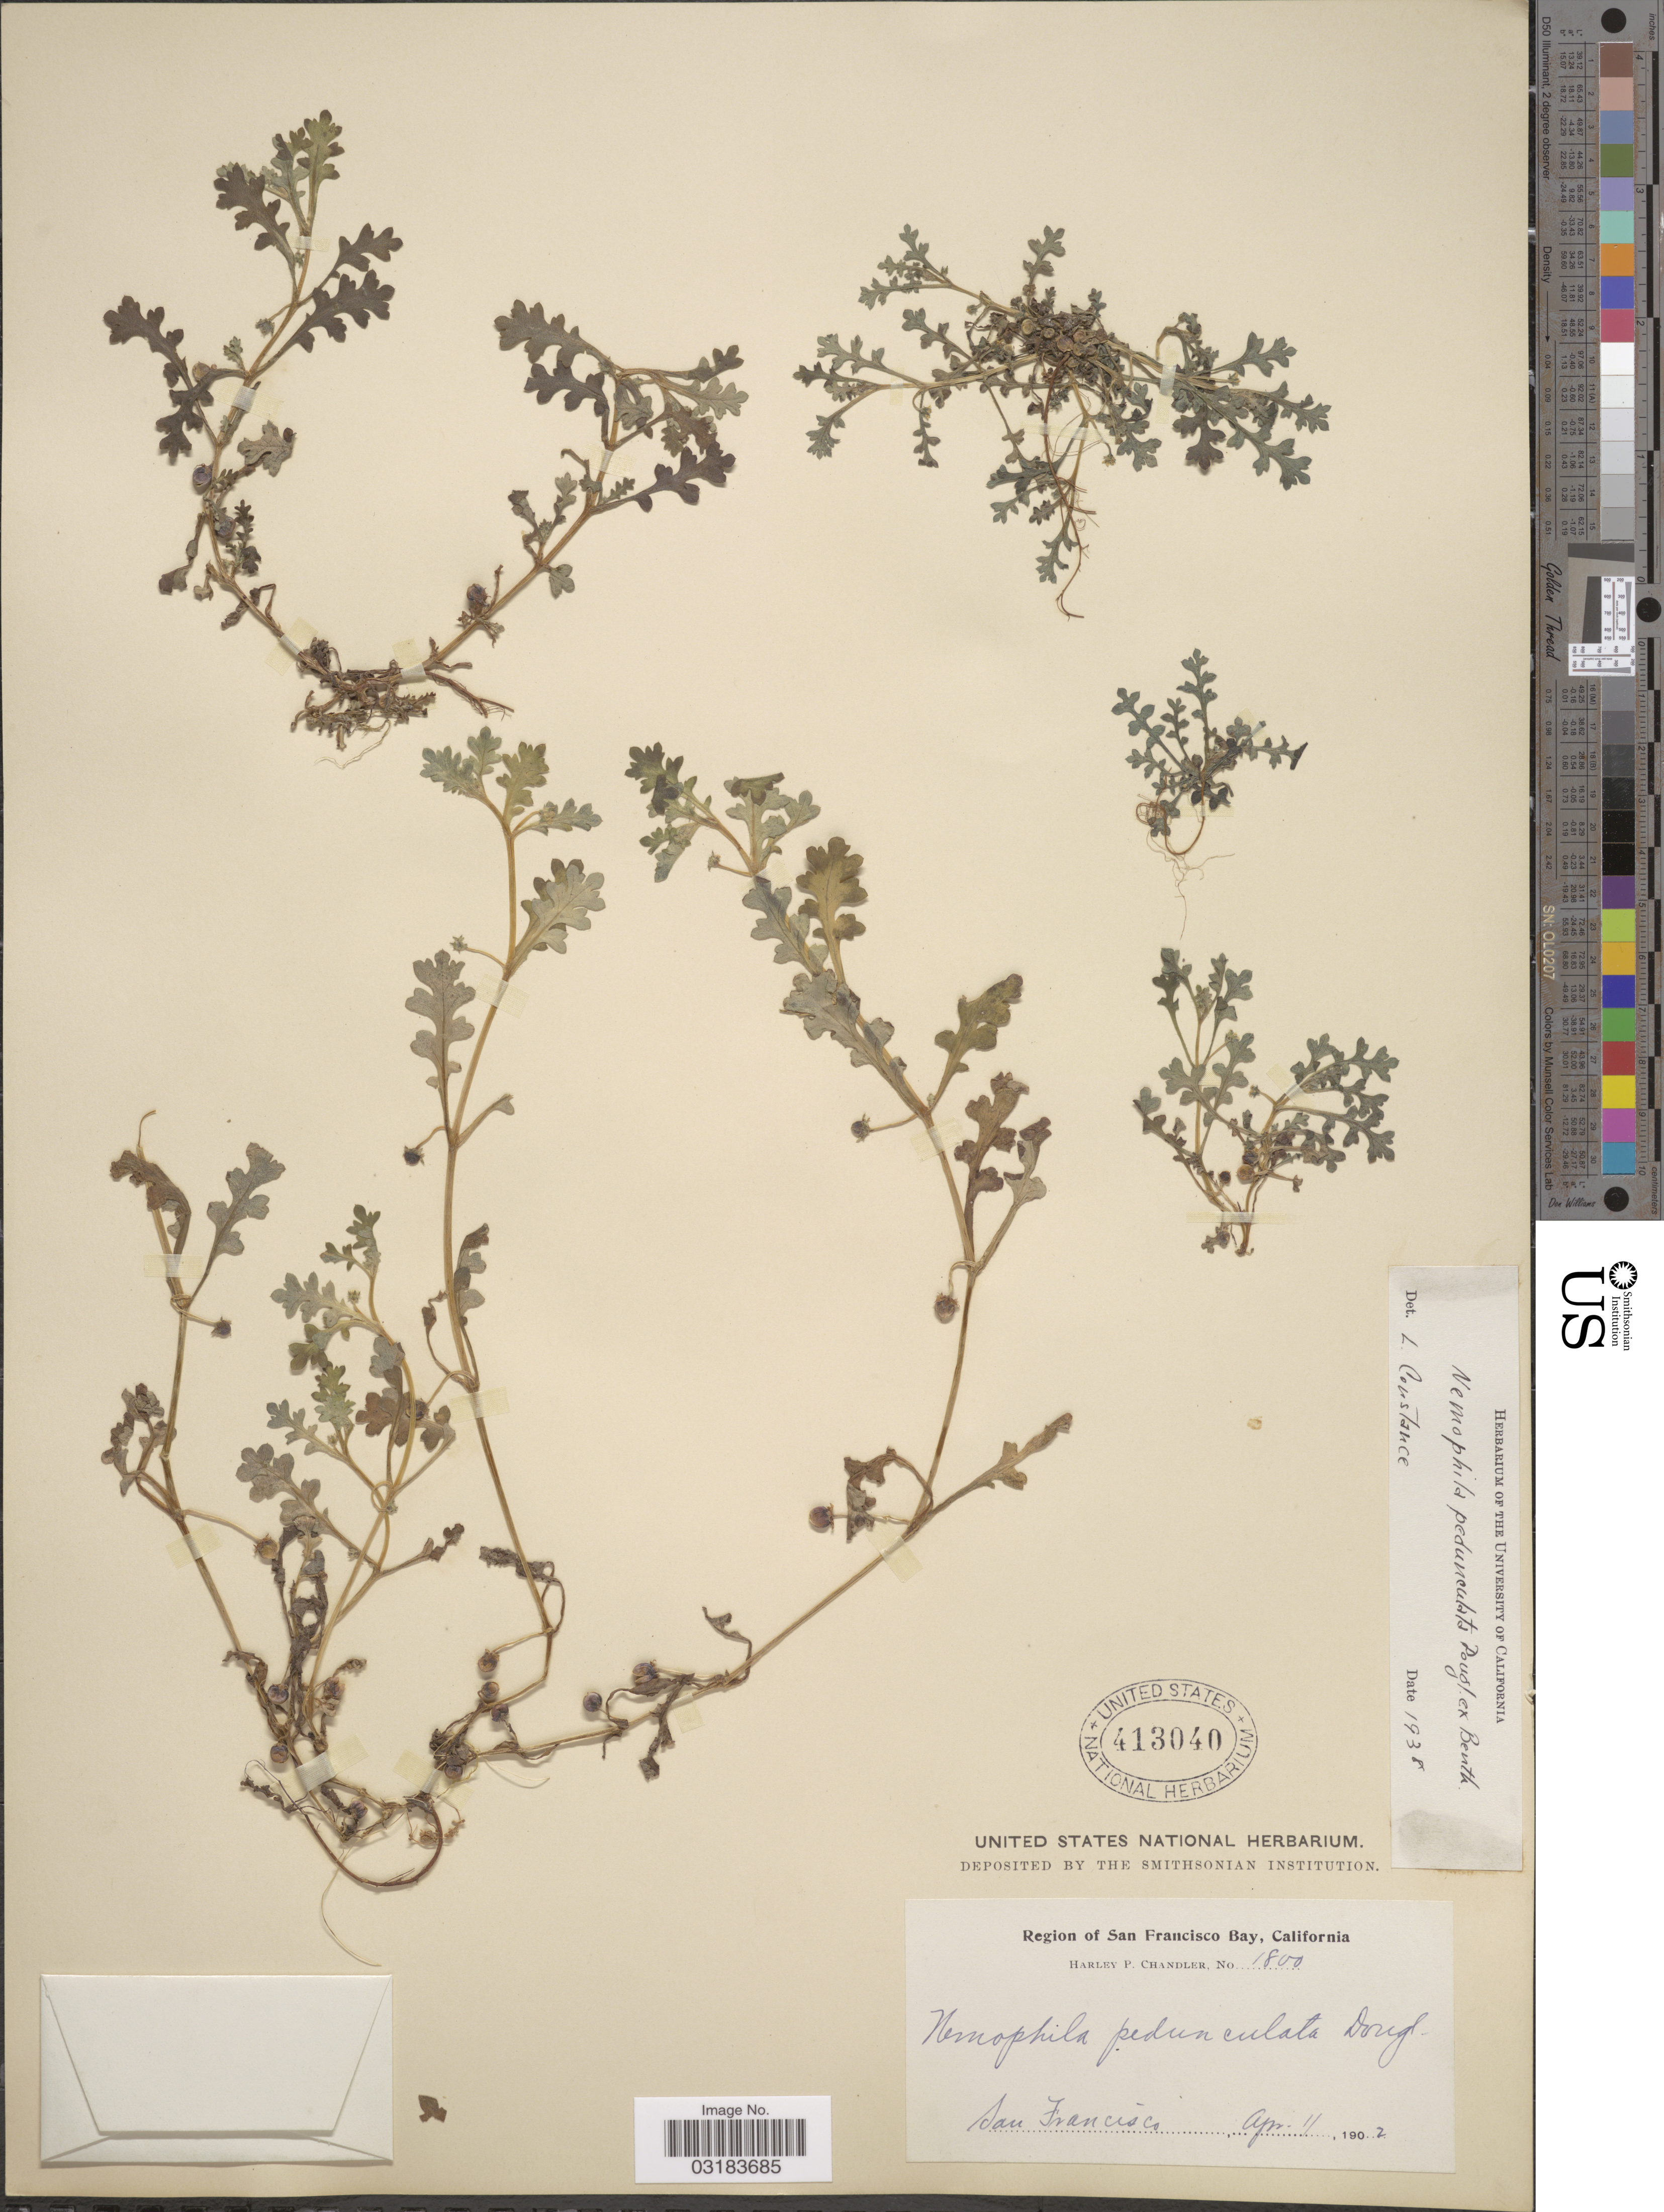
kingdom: Plantae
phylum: Tracheophyta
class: Magnoliopsida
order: Boraginales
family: Hydrophyllaceae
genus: Nemophila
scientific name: Nemophila pedunculata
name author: Douglas ex Benth.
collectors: H. Chandler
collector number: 1800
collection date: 1902-04-11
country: United States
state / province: California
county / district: San Francisco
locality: San Francisco Bay. San Francisco.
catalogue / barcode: US 413040